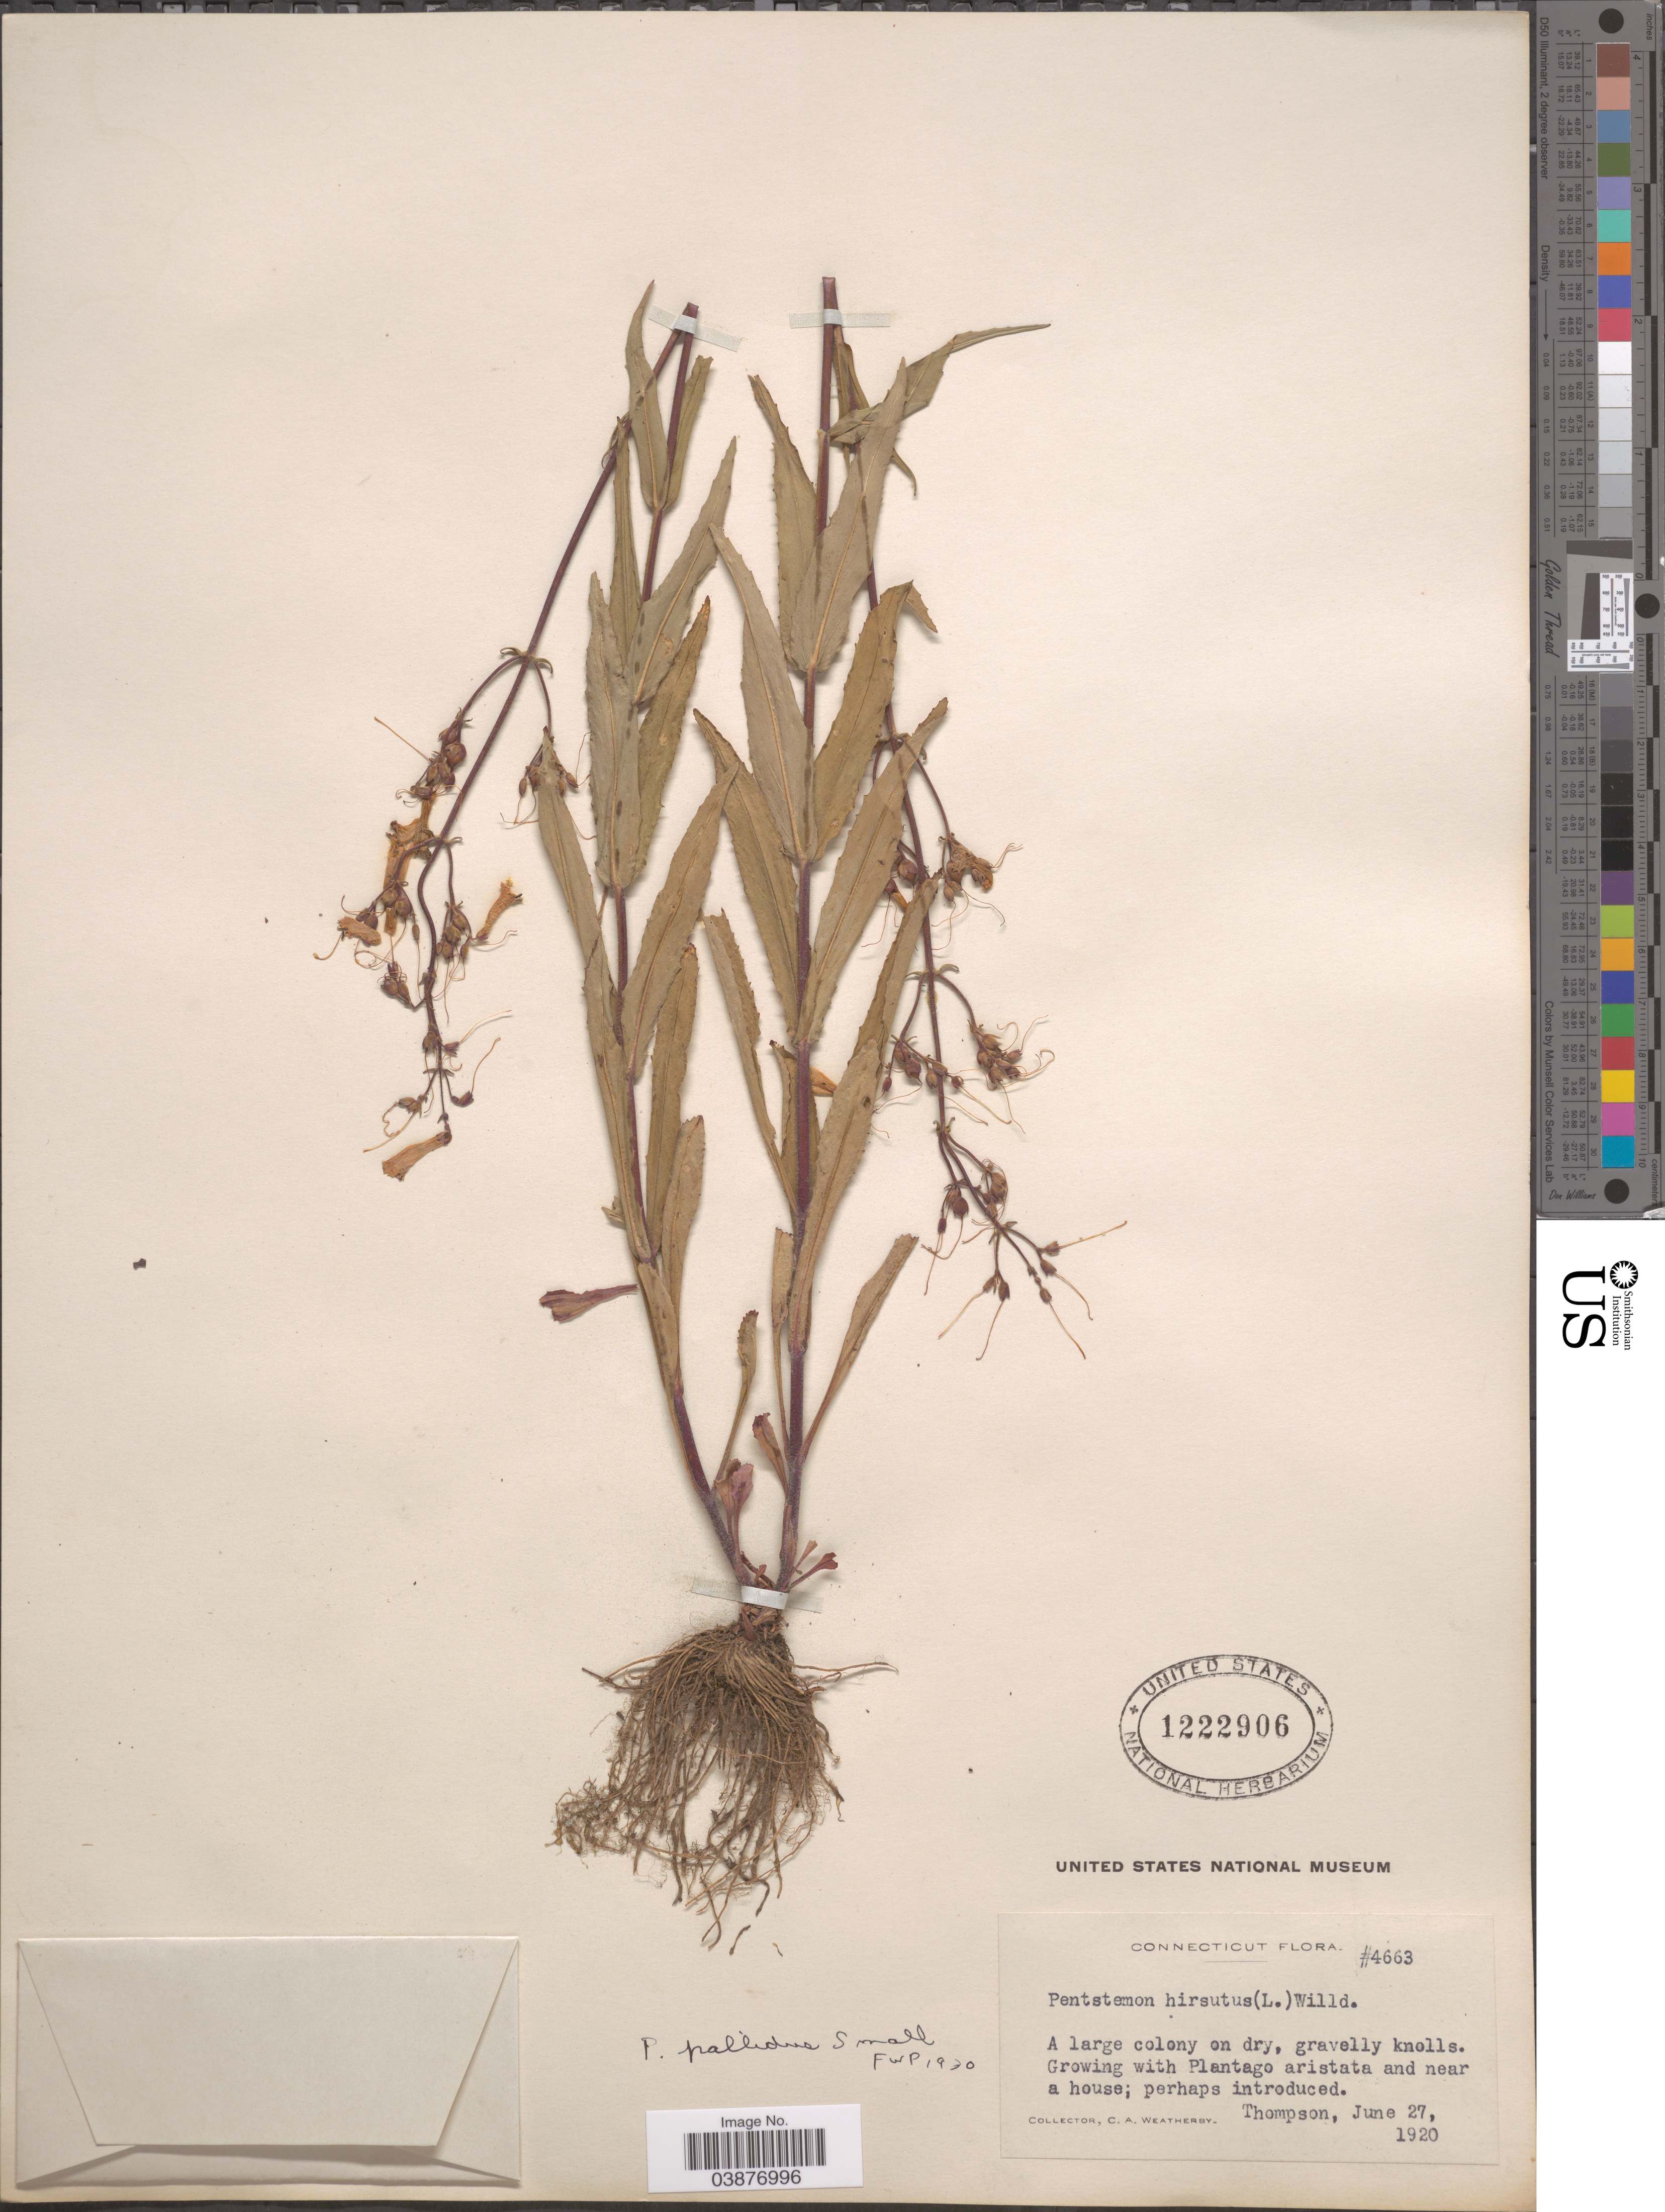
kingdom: Plantae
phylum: Tracheophyta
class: Magnoliopsida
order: Lamiales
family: Plantaginaceae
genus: Penstemon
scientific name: Penstemon pallidus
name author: Small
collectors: C. A. Weatherby & Thompson, --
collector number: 4663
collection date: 1920-06-27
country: United States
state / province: Connecticut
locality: Growing with Plantago aristata and near a house.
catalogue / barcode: US 1222906